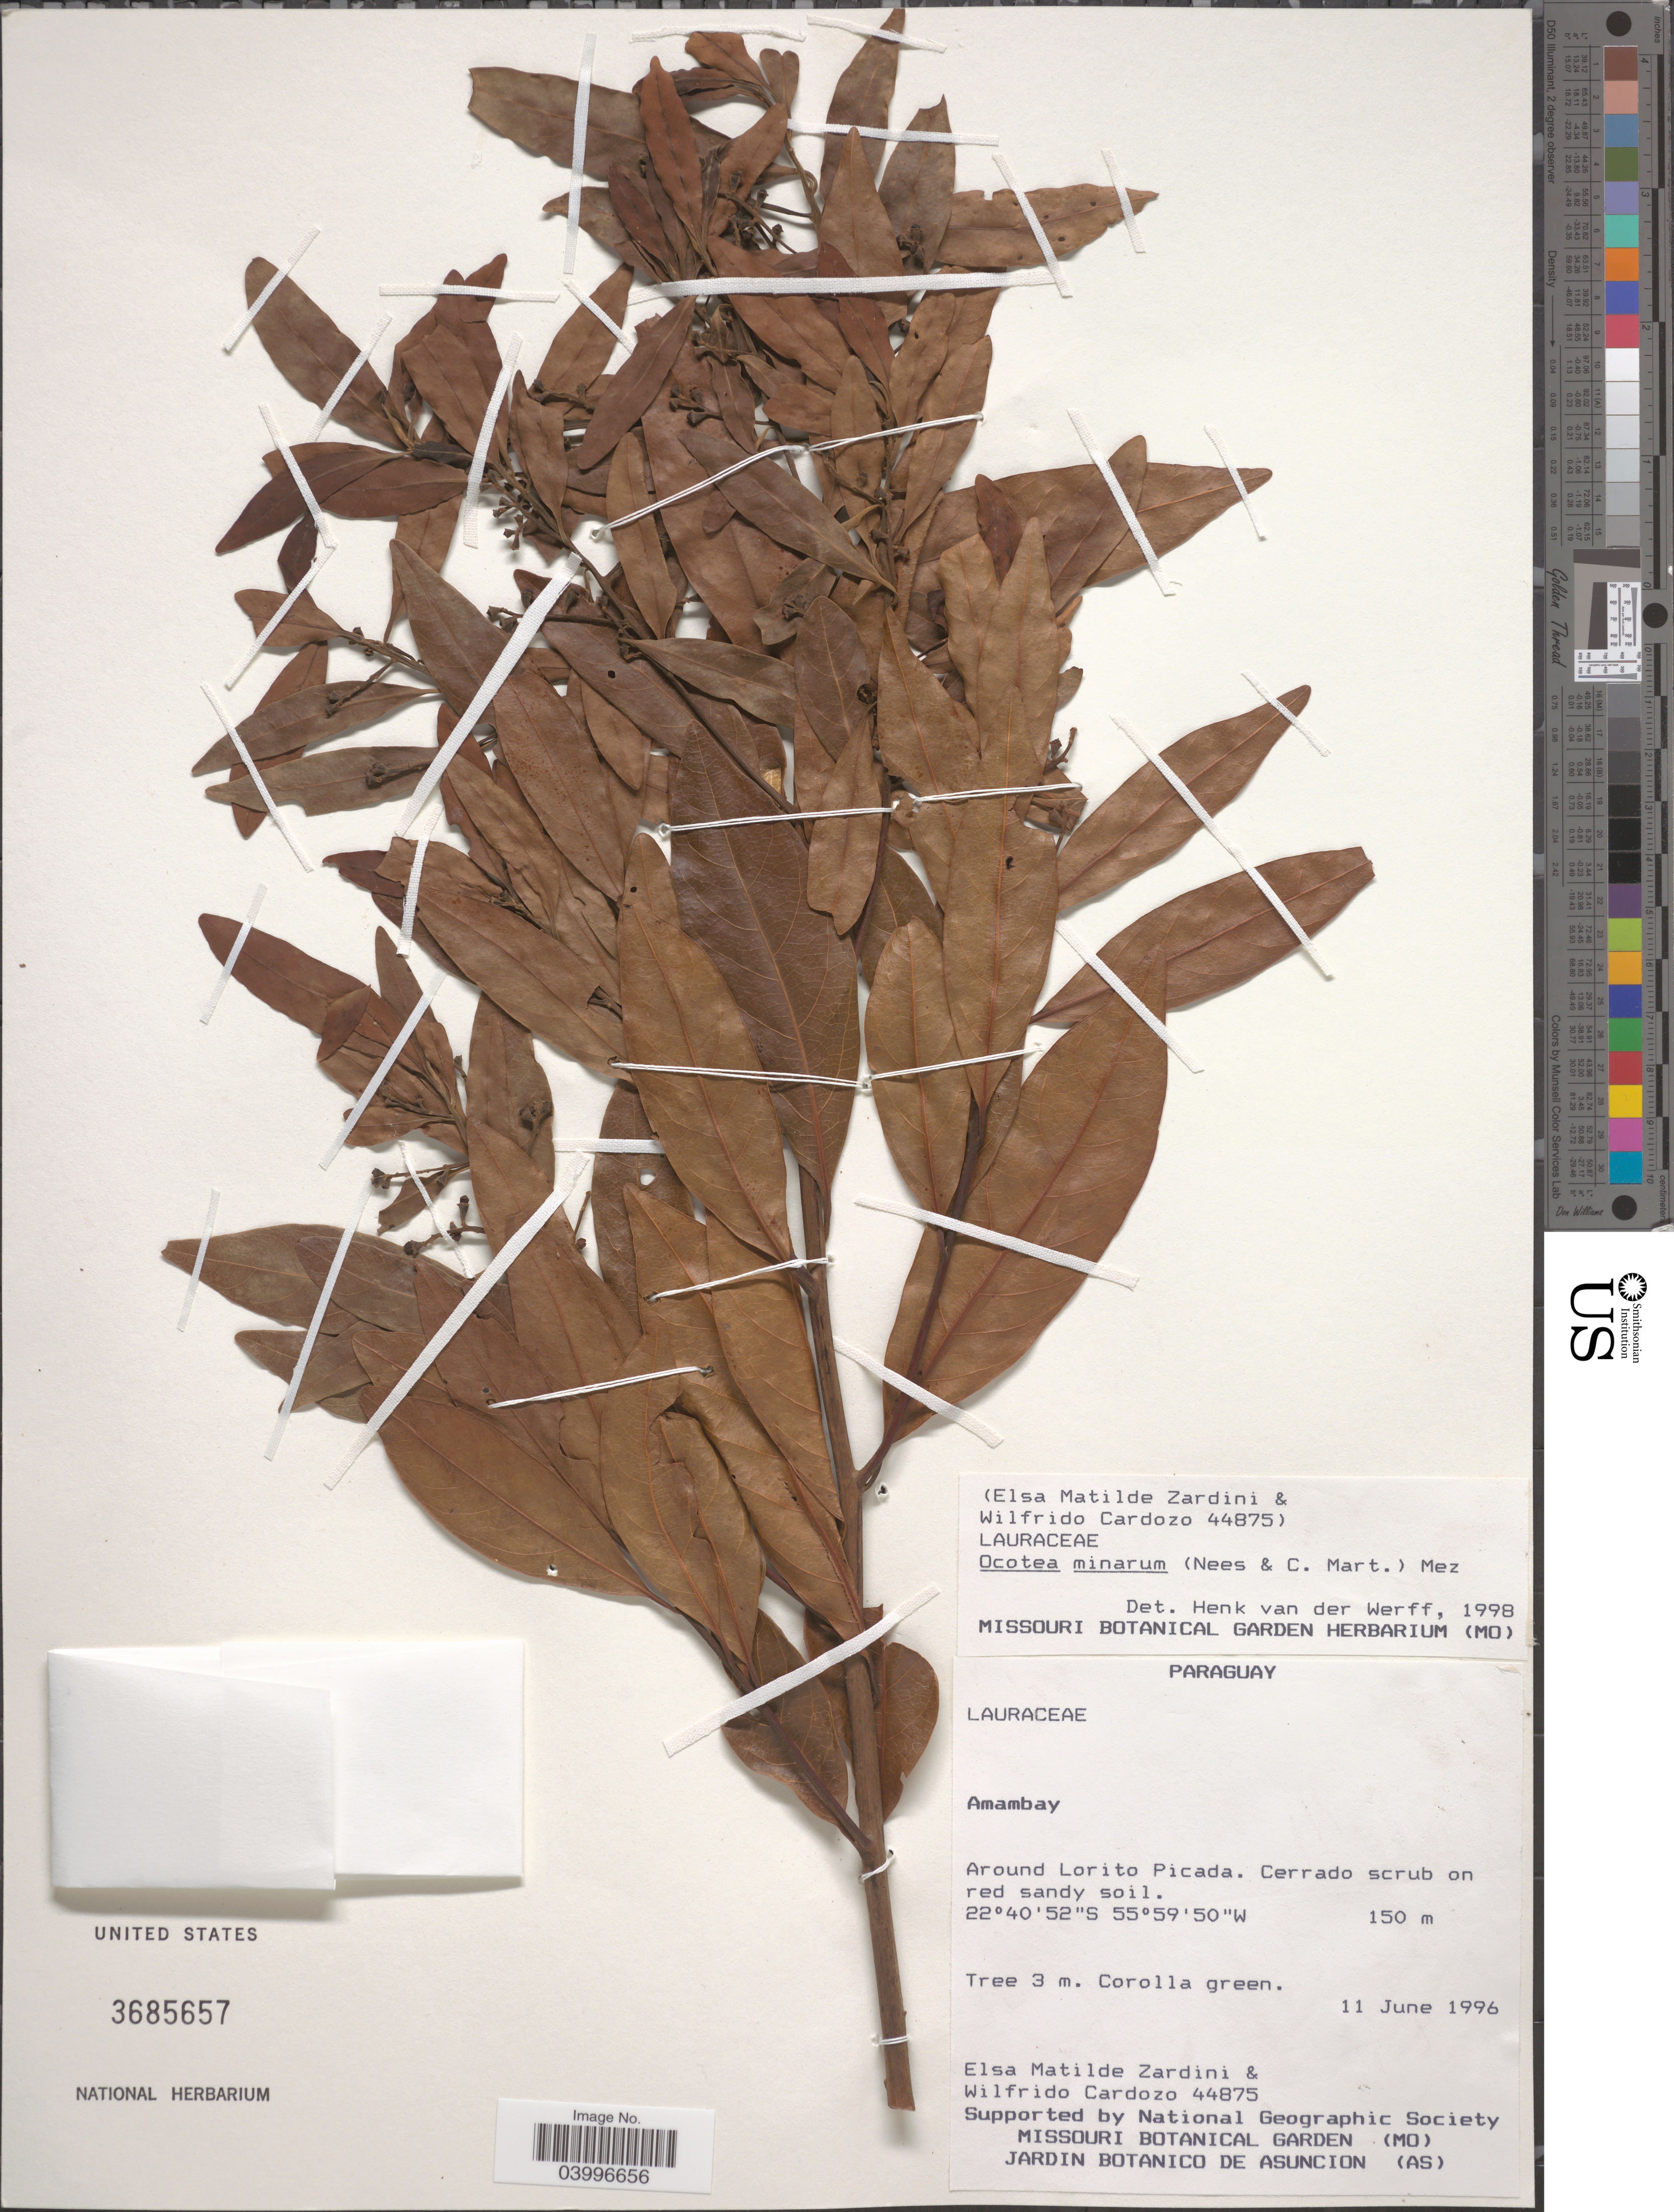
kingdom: Plantae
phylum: Tracheophyta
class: Magnoliopsida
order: Laurales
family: Lauraceae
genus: Ocotea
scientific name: Ocotea minarum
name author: (Nees & Mart.) Mez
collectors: E. M. Zardini & W. Cardozo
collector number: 44875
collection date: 1996-06-11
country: Paraguay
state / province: Amambay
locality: Around Lorito Picada.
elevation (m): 150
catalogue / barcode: US 3685657